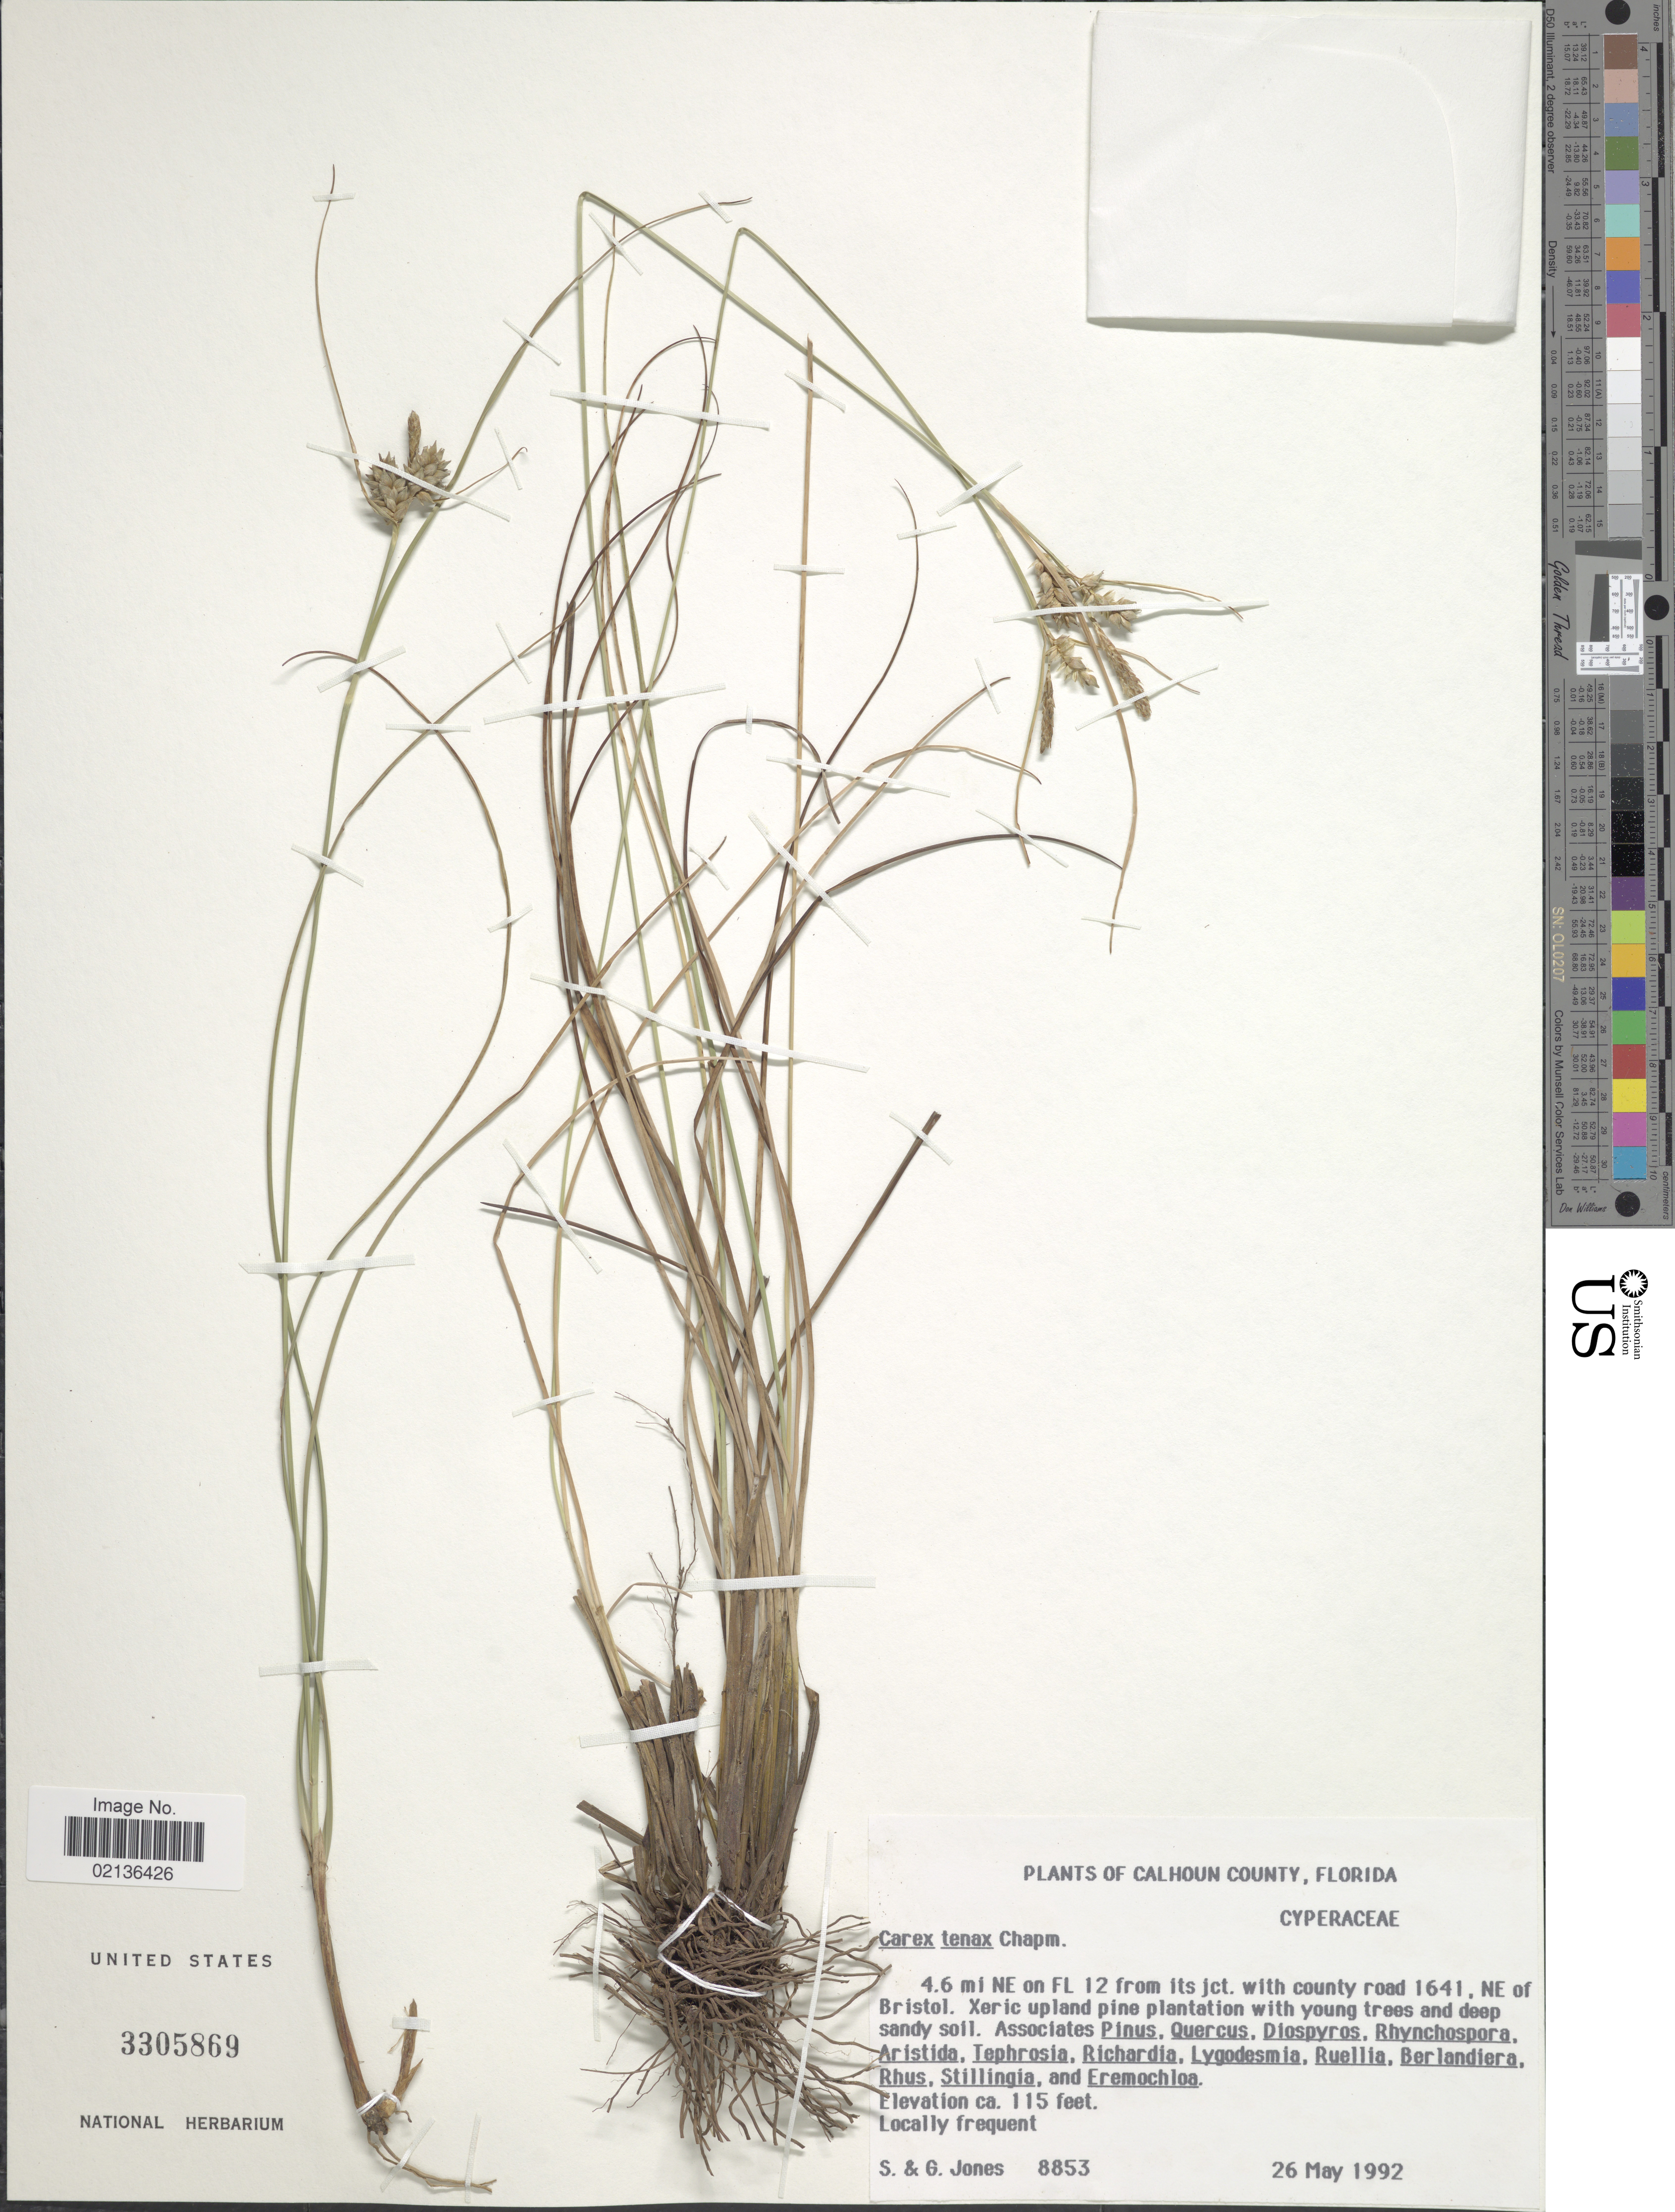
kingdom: Plantae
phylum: Tracheophyta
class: Liliopsida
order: Poales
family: Cyperaceae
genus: Carex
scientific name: Carex tenax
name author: Chapm. ex Dewey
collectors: S. Jones & G. Jones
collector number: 8853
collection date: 1992-05-26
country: United States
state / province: Florida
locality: Calhoun County, Florida, 4.6 mi NE of Fl 12 from its jct. with county road 1641, NE of Bristol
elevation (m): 35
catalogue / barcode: US 3305869